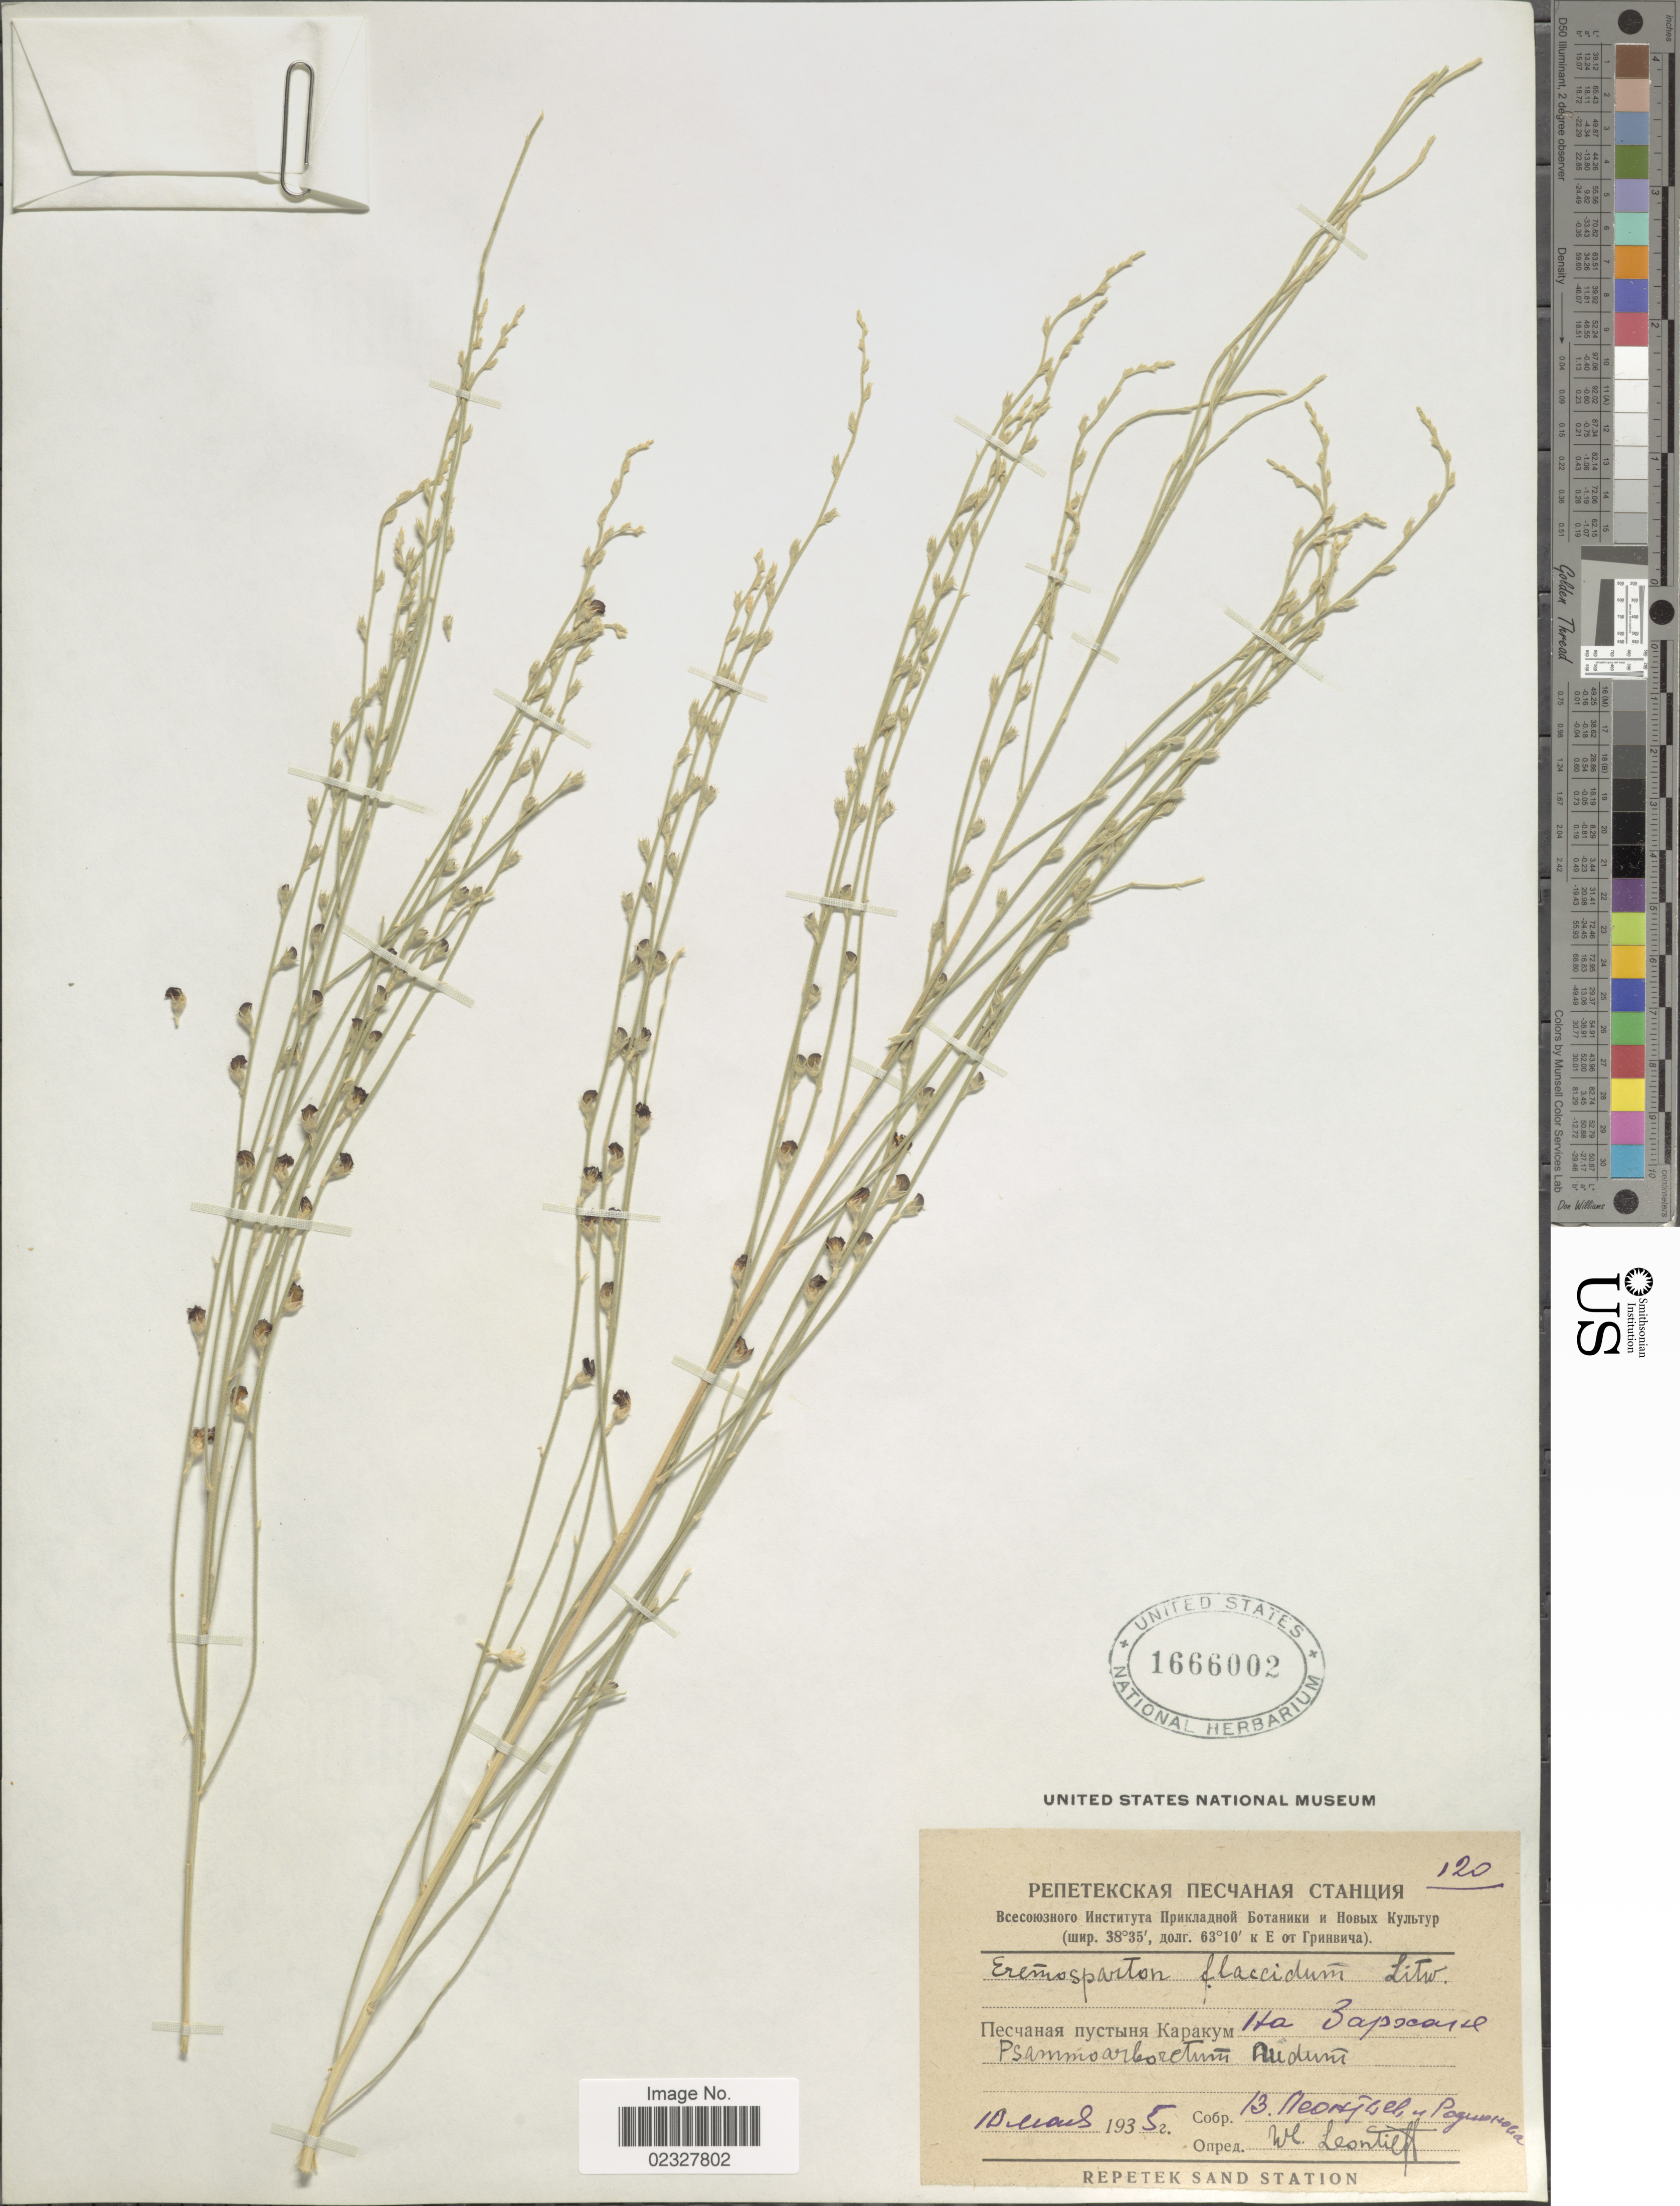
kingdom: Plantae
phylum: Tracheophyta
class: Magnoliopsida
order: Fabales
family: Fabaceae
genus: Eremosparton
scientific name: Eremosparton flaccidum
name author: Litv.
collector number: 120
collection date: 1935-03-10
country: Turkmenistan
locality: X. Repetek Sand Station.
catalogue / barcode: US 1666002